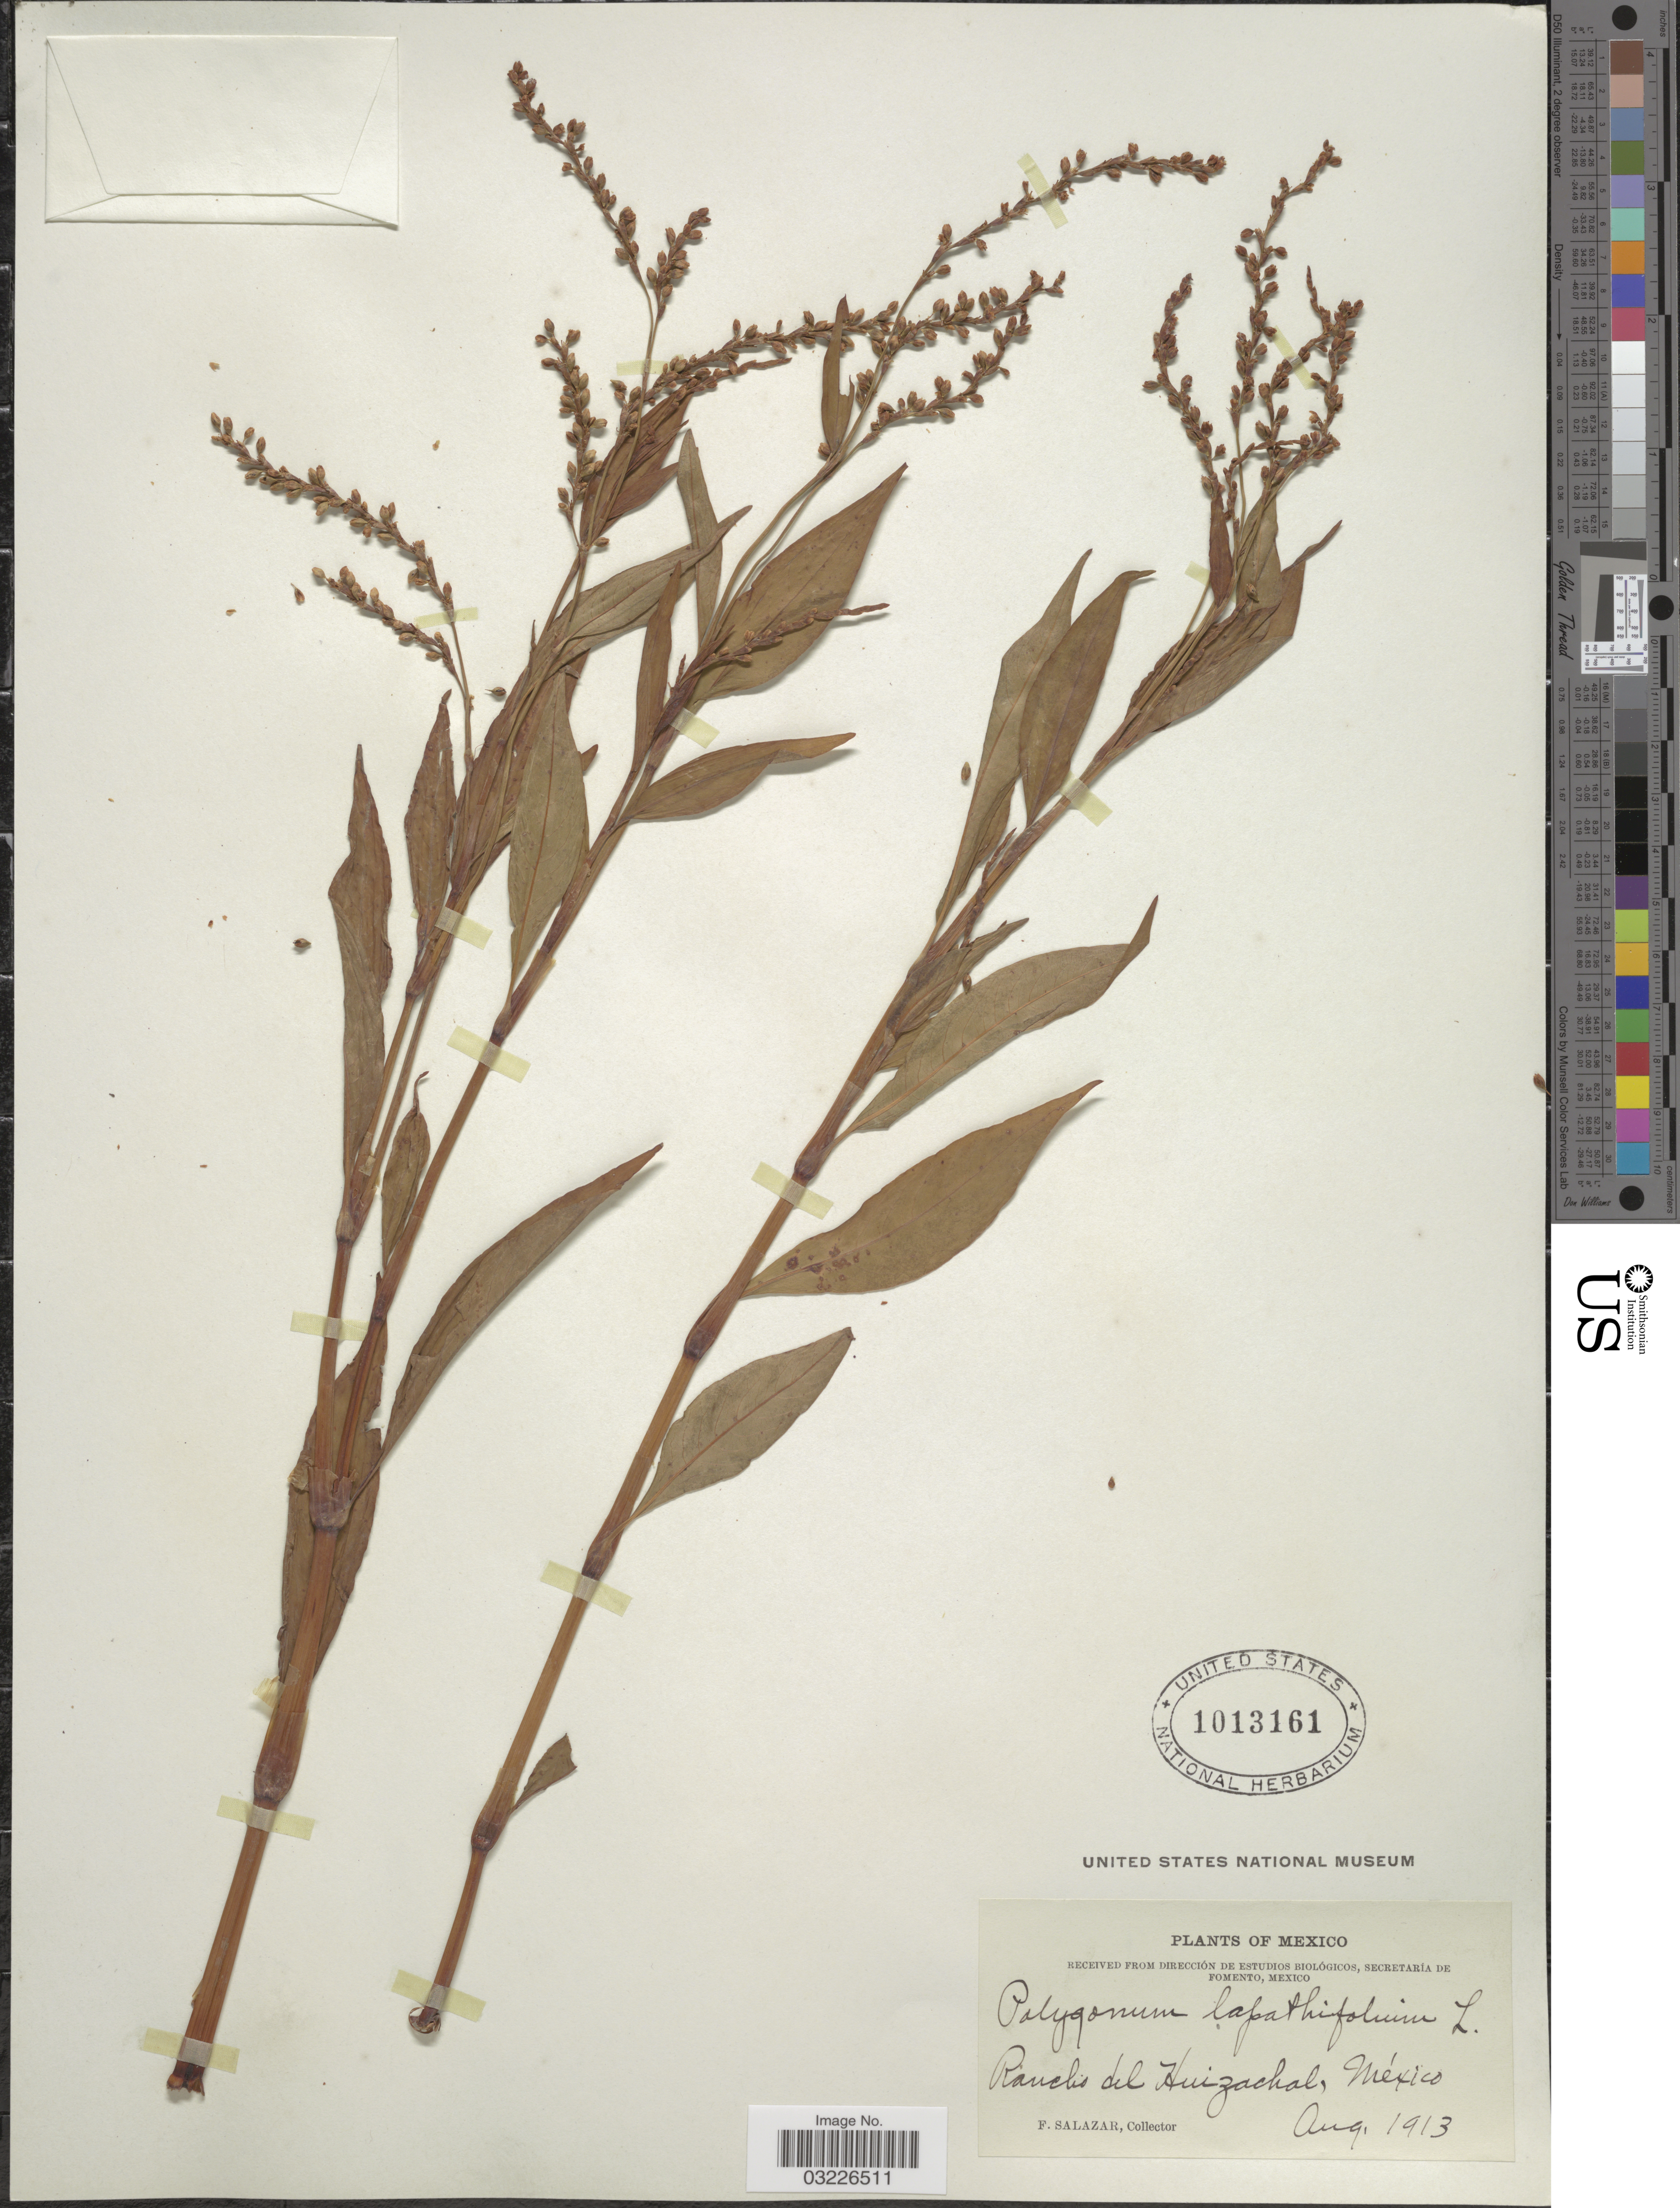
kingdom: Plantae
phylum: Tracheophyta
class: Magnoliopsida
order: Caryophyllales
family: Polygonaceae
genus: Polygonum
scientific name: Polygonum lapathifolium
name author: L.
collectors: F. Salazar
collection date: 1913-08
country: Mexico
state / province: México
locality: Rancho del Huizachal.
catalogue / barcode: US 1013161